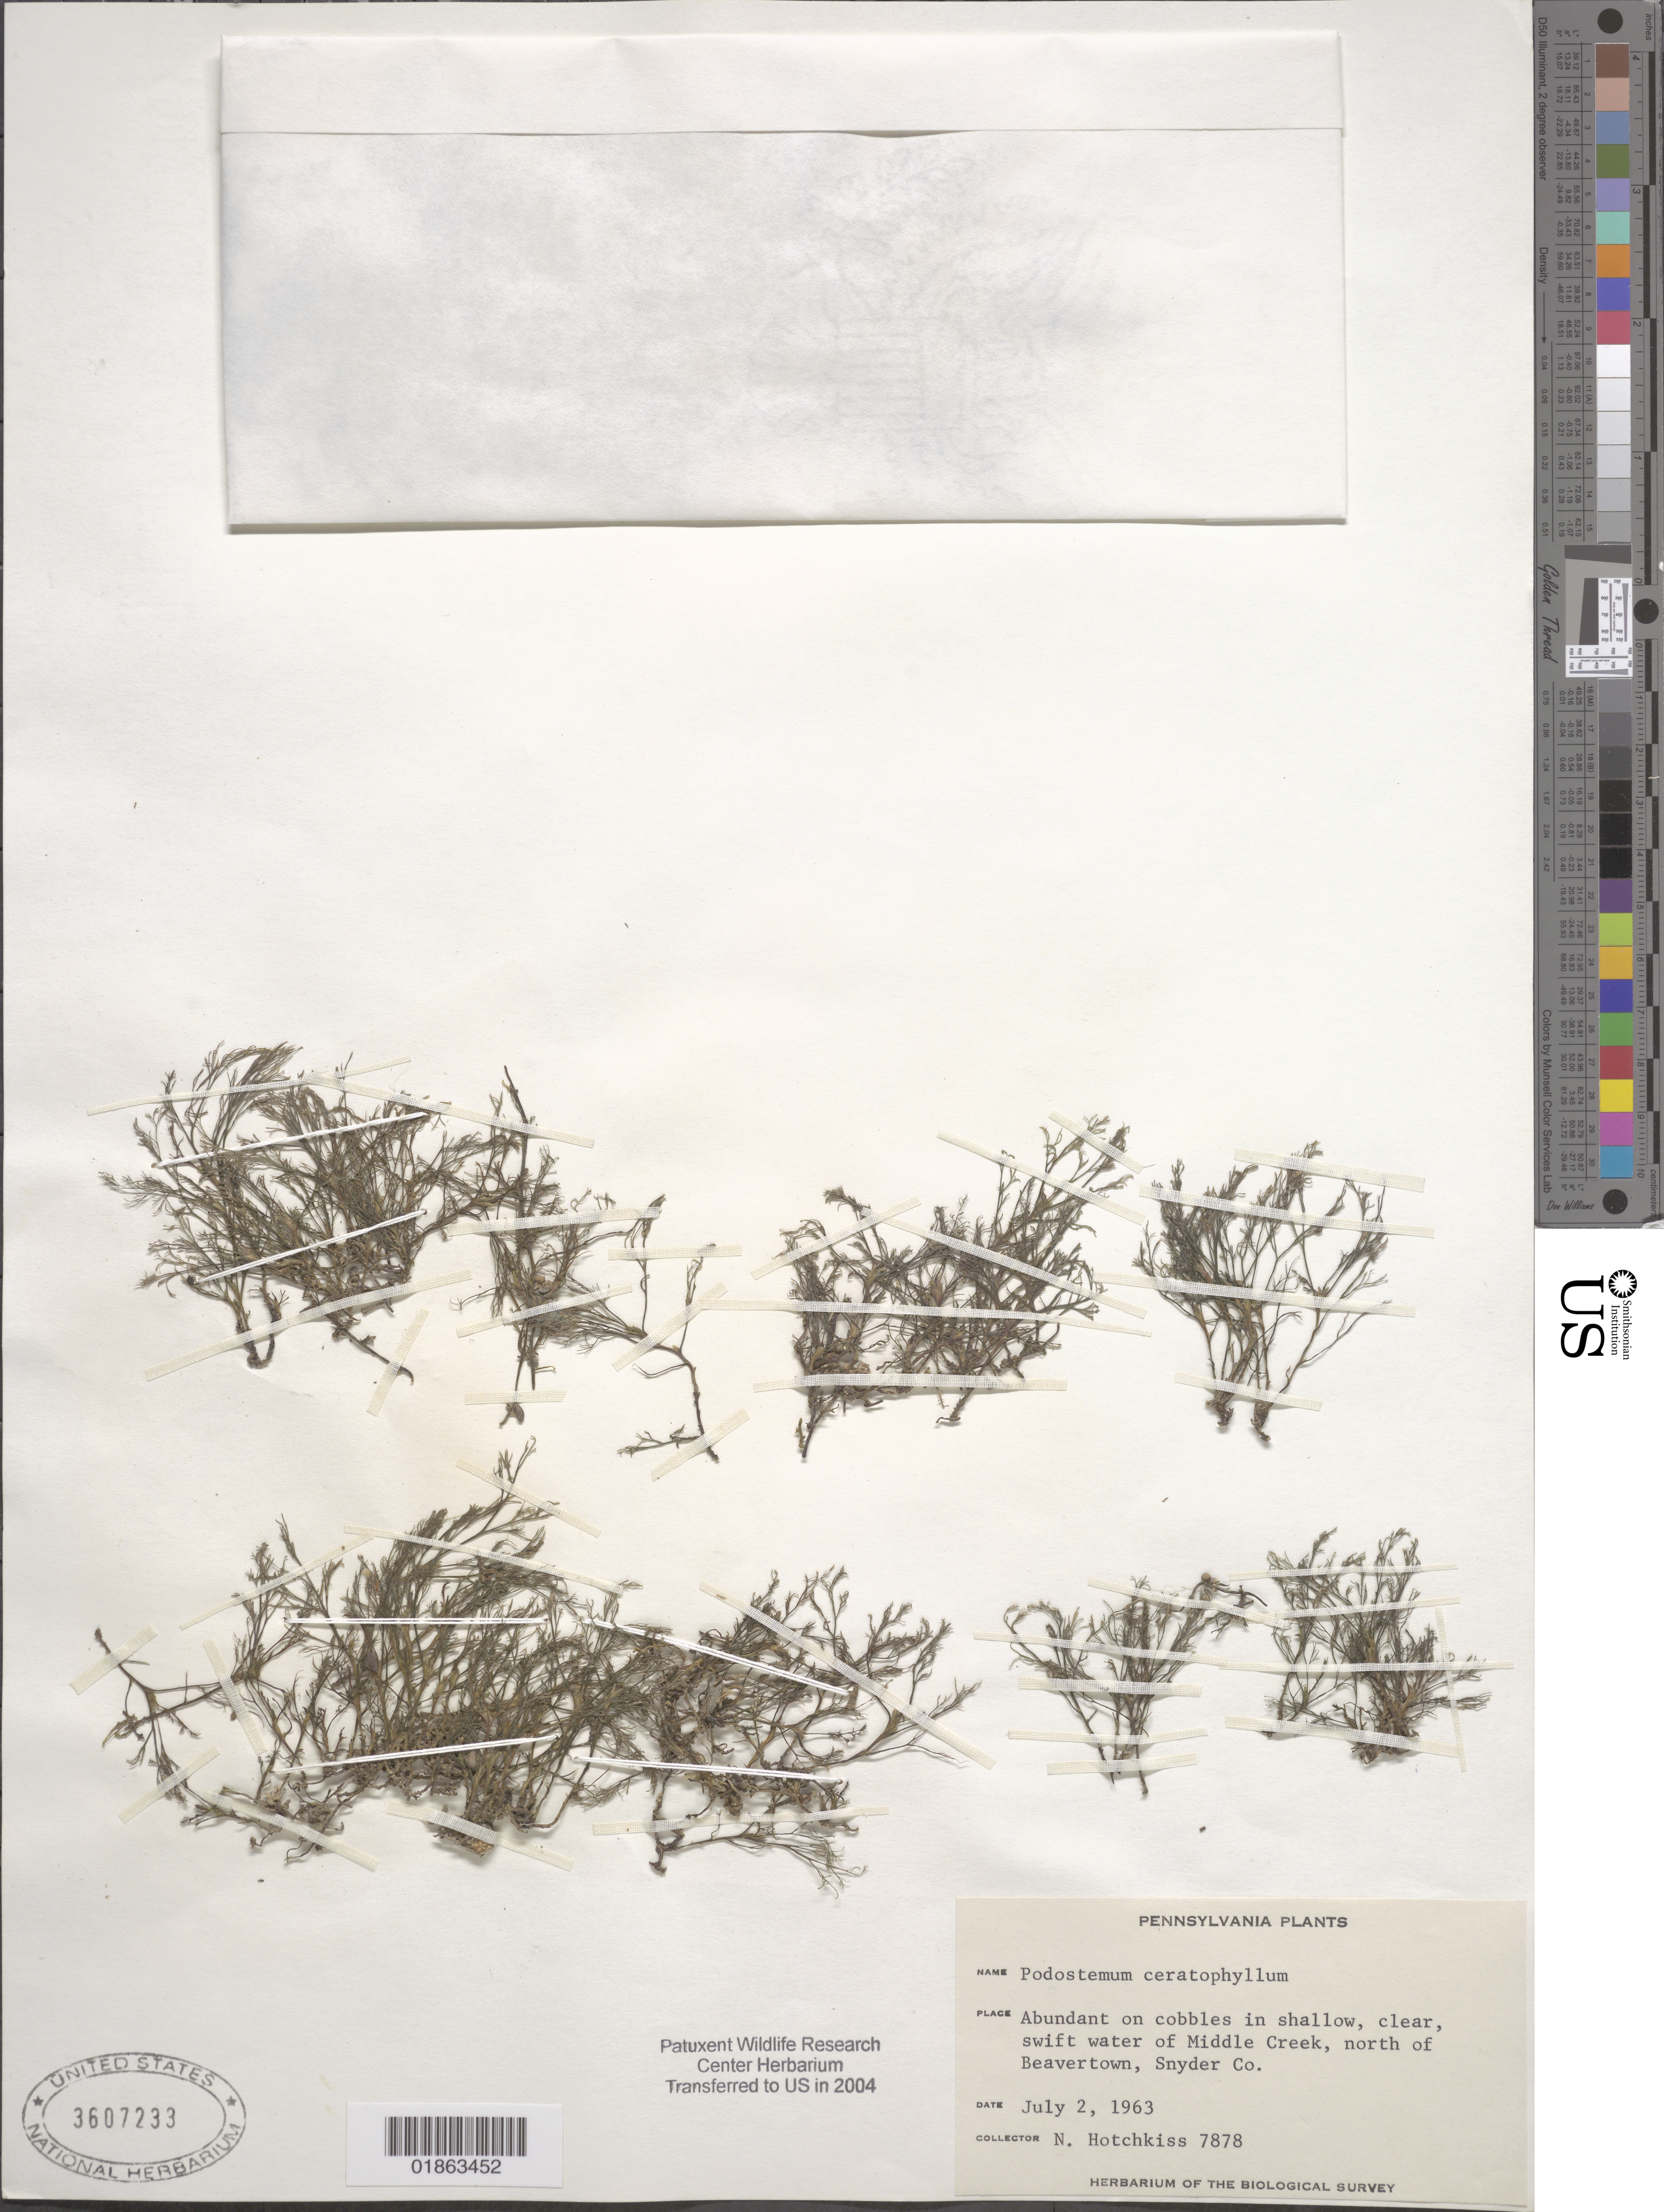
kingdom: Plantae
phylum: Tracheophyta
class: Magnoliopsida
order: Malpighiales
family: Podostemaceae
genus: Podostemum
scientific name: Podostemum ceratophylllum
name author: Michx.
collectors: N. Hotchkiss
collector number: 7878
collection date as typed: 02 Jul 1963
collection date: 1963-07-02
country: United States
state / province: Pennsylvania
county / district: Snyder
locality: Middle creek, north of Beavertown.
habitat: Adundant on cobbles in shallow, clear, swift water.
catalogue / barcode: US 3607233